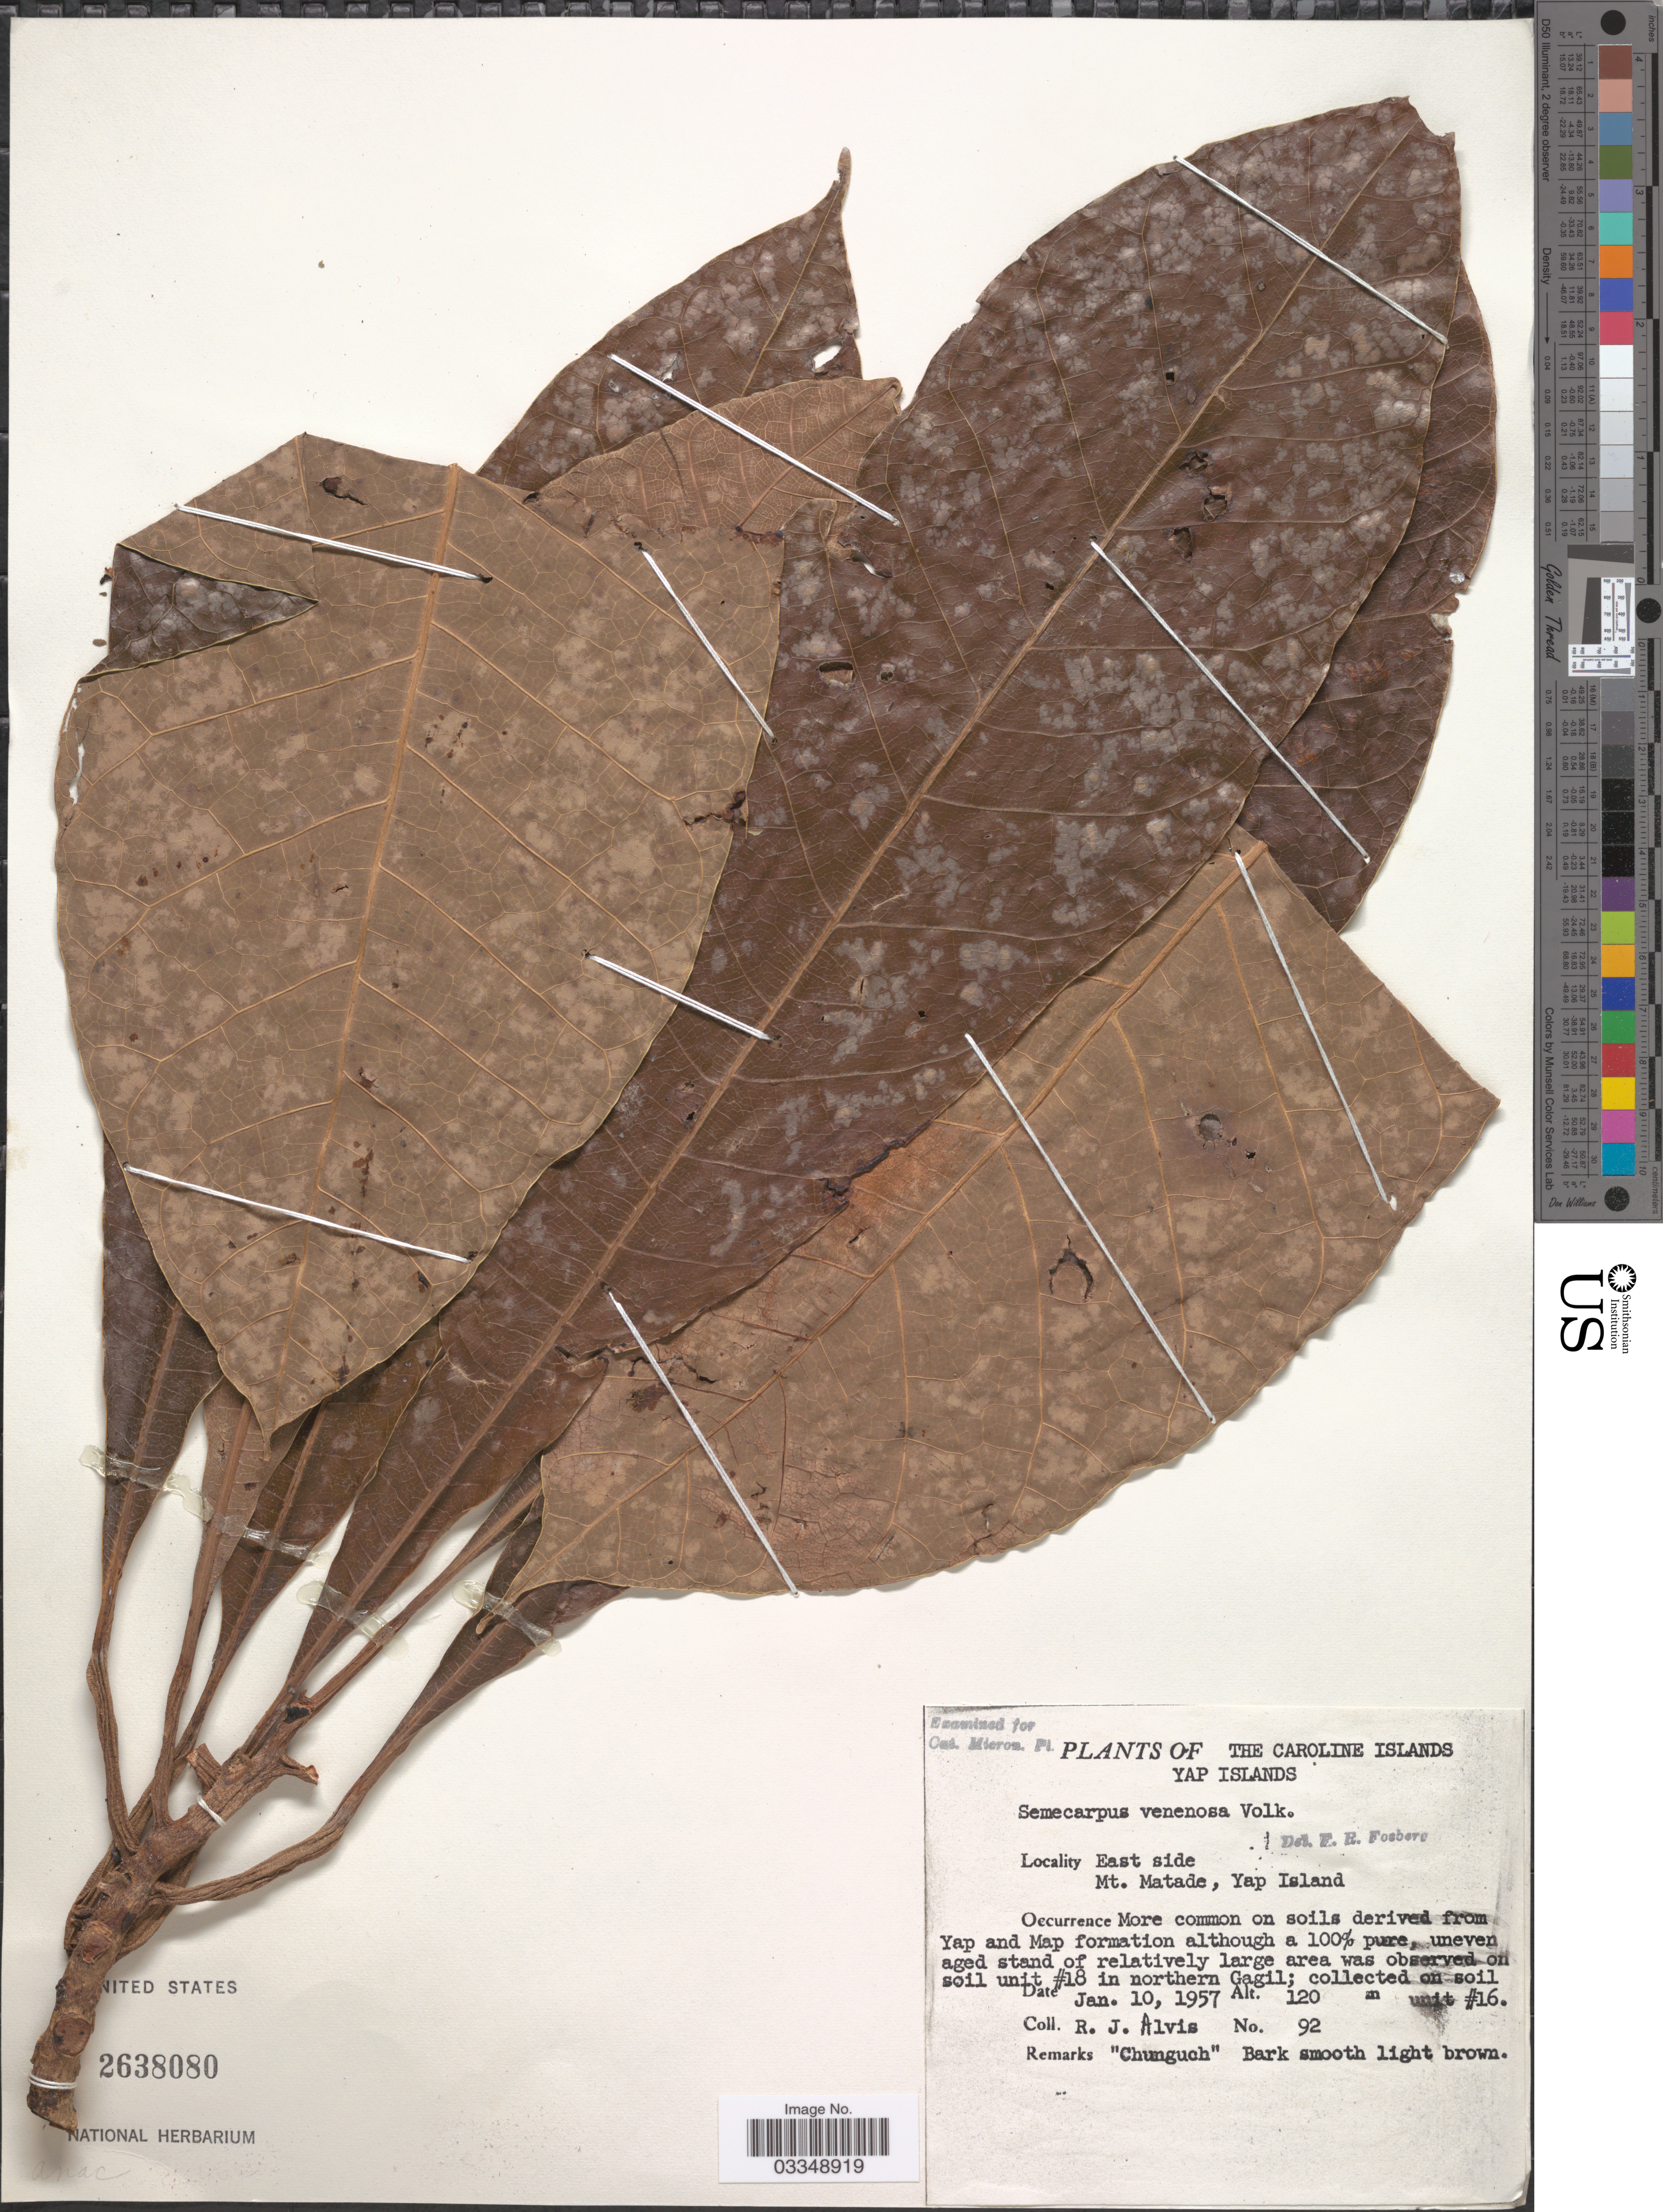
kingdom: Plantae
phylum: Tracheophyta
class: Magnoliopsida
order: Sapindales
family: Anacardiaceae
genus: Semecarpus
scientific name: Semecarpus venenosus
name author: Volk.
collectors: R. Alvis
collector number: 92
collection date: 1957-01-10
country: Micronesia, Federated States of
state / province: Yap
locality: The Caroline Islands. Yap Islands. East side Mt. Matade. Large area was observed on soil unit #18 in northern Gagil; collected on soil unit #16. [unsure placement]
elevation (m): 120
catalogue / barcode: US 2638080